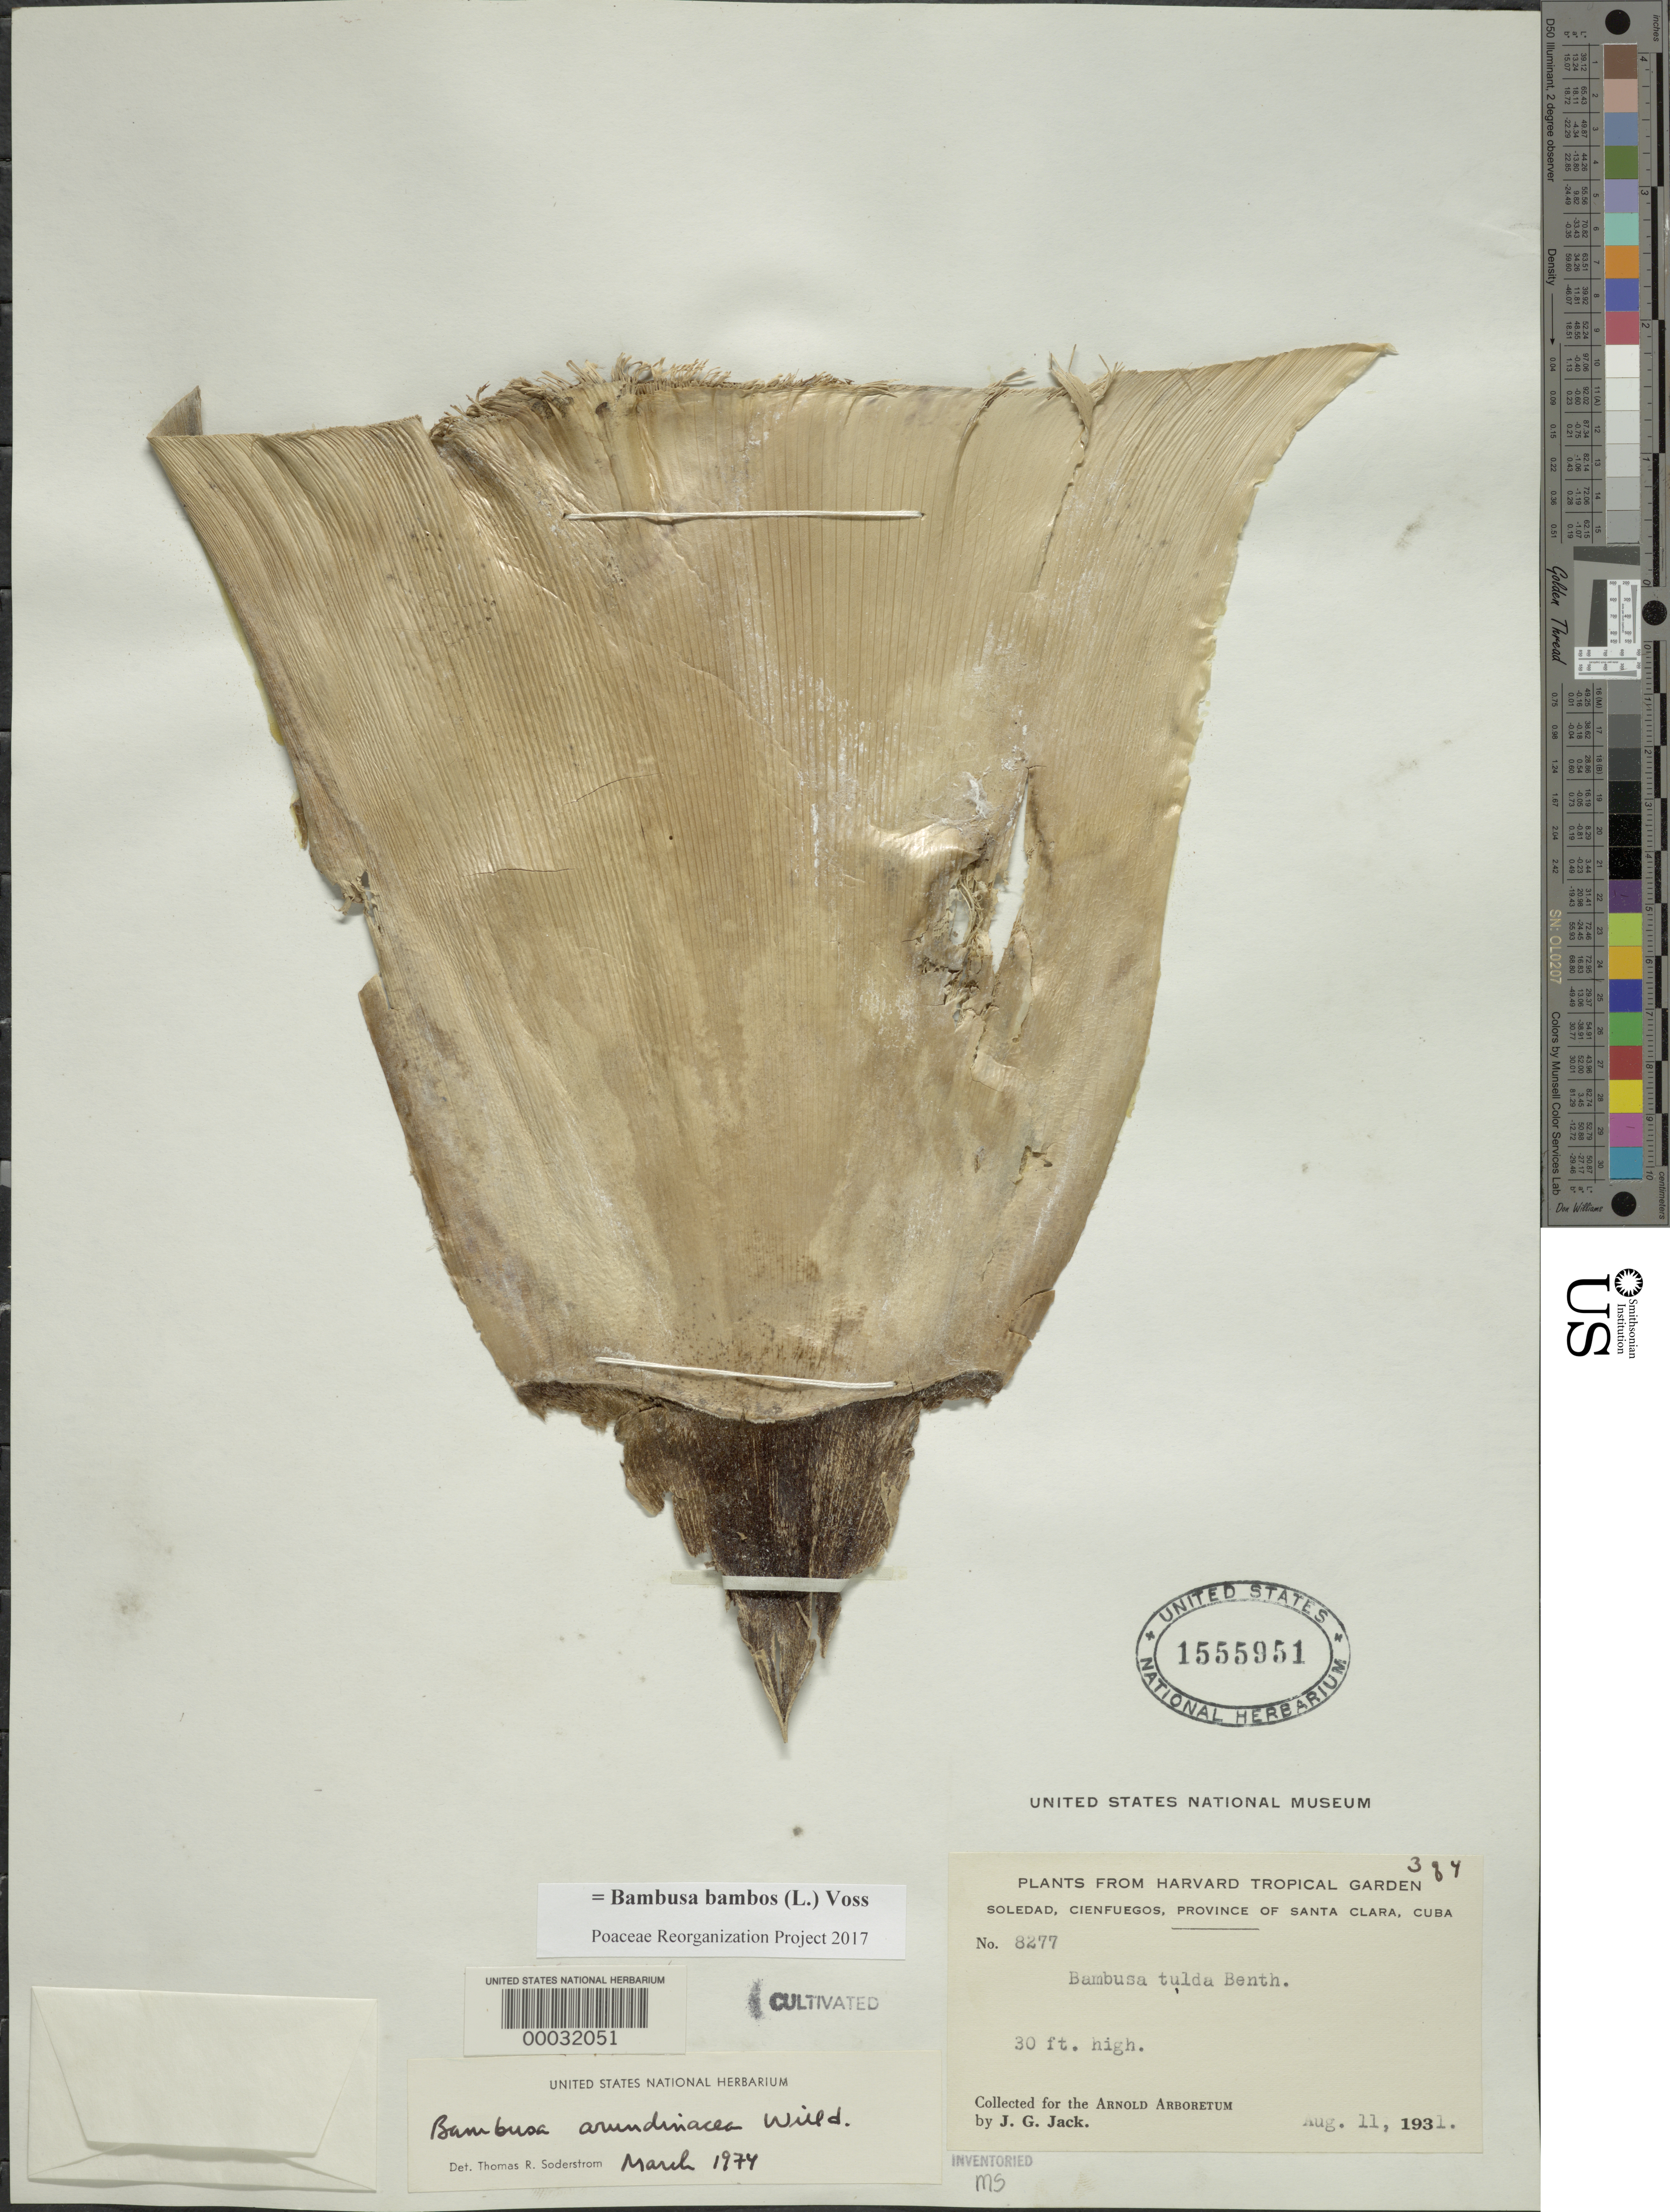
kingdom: Plantae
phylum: Tracheophyta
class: Liliopsida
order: Poales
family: Poaceae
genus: Bambusa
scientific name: Bambusa bambos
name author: (L.) Voss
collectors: J. G. Jack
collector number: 8277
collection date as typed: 11 Aug 1931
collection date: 1931-08-11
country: Cuba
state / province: Las Villas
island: Greater Antilles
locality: Soledad, cienfuegos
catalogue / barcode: US 1555951